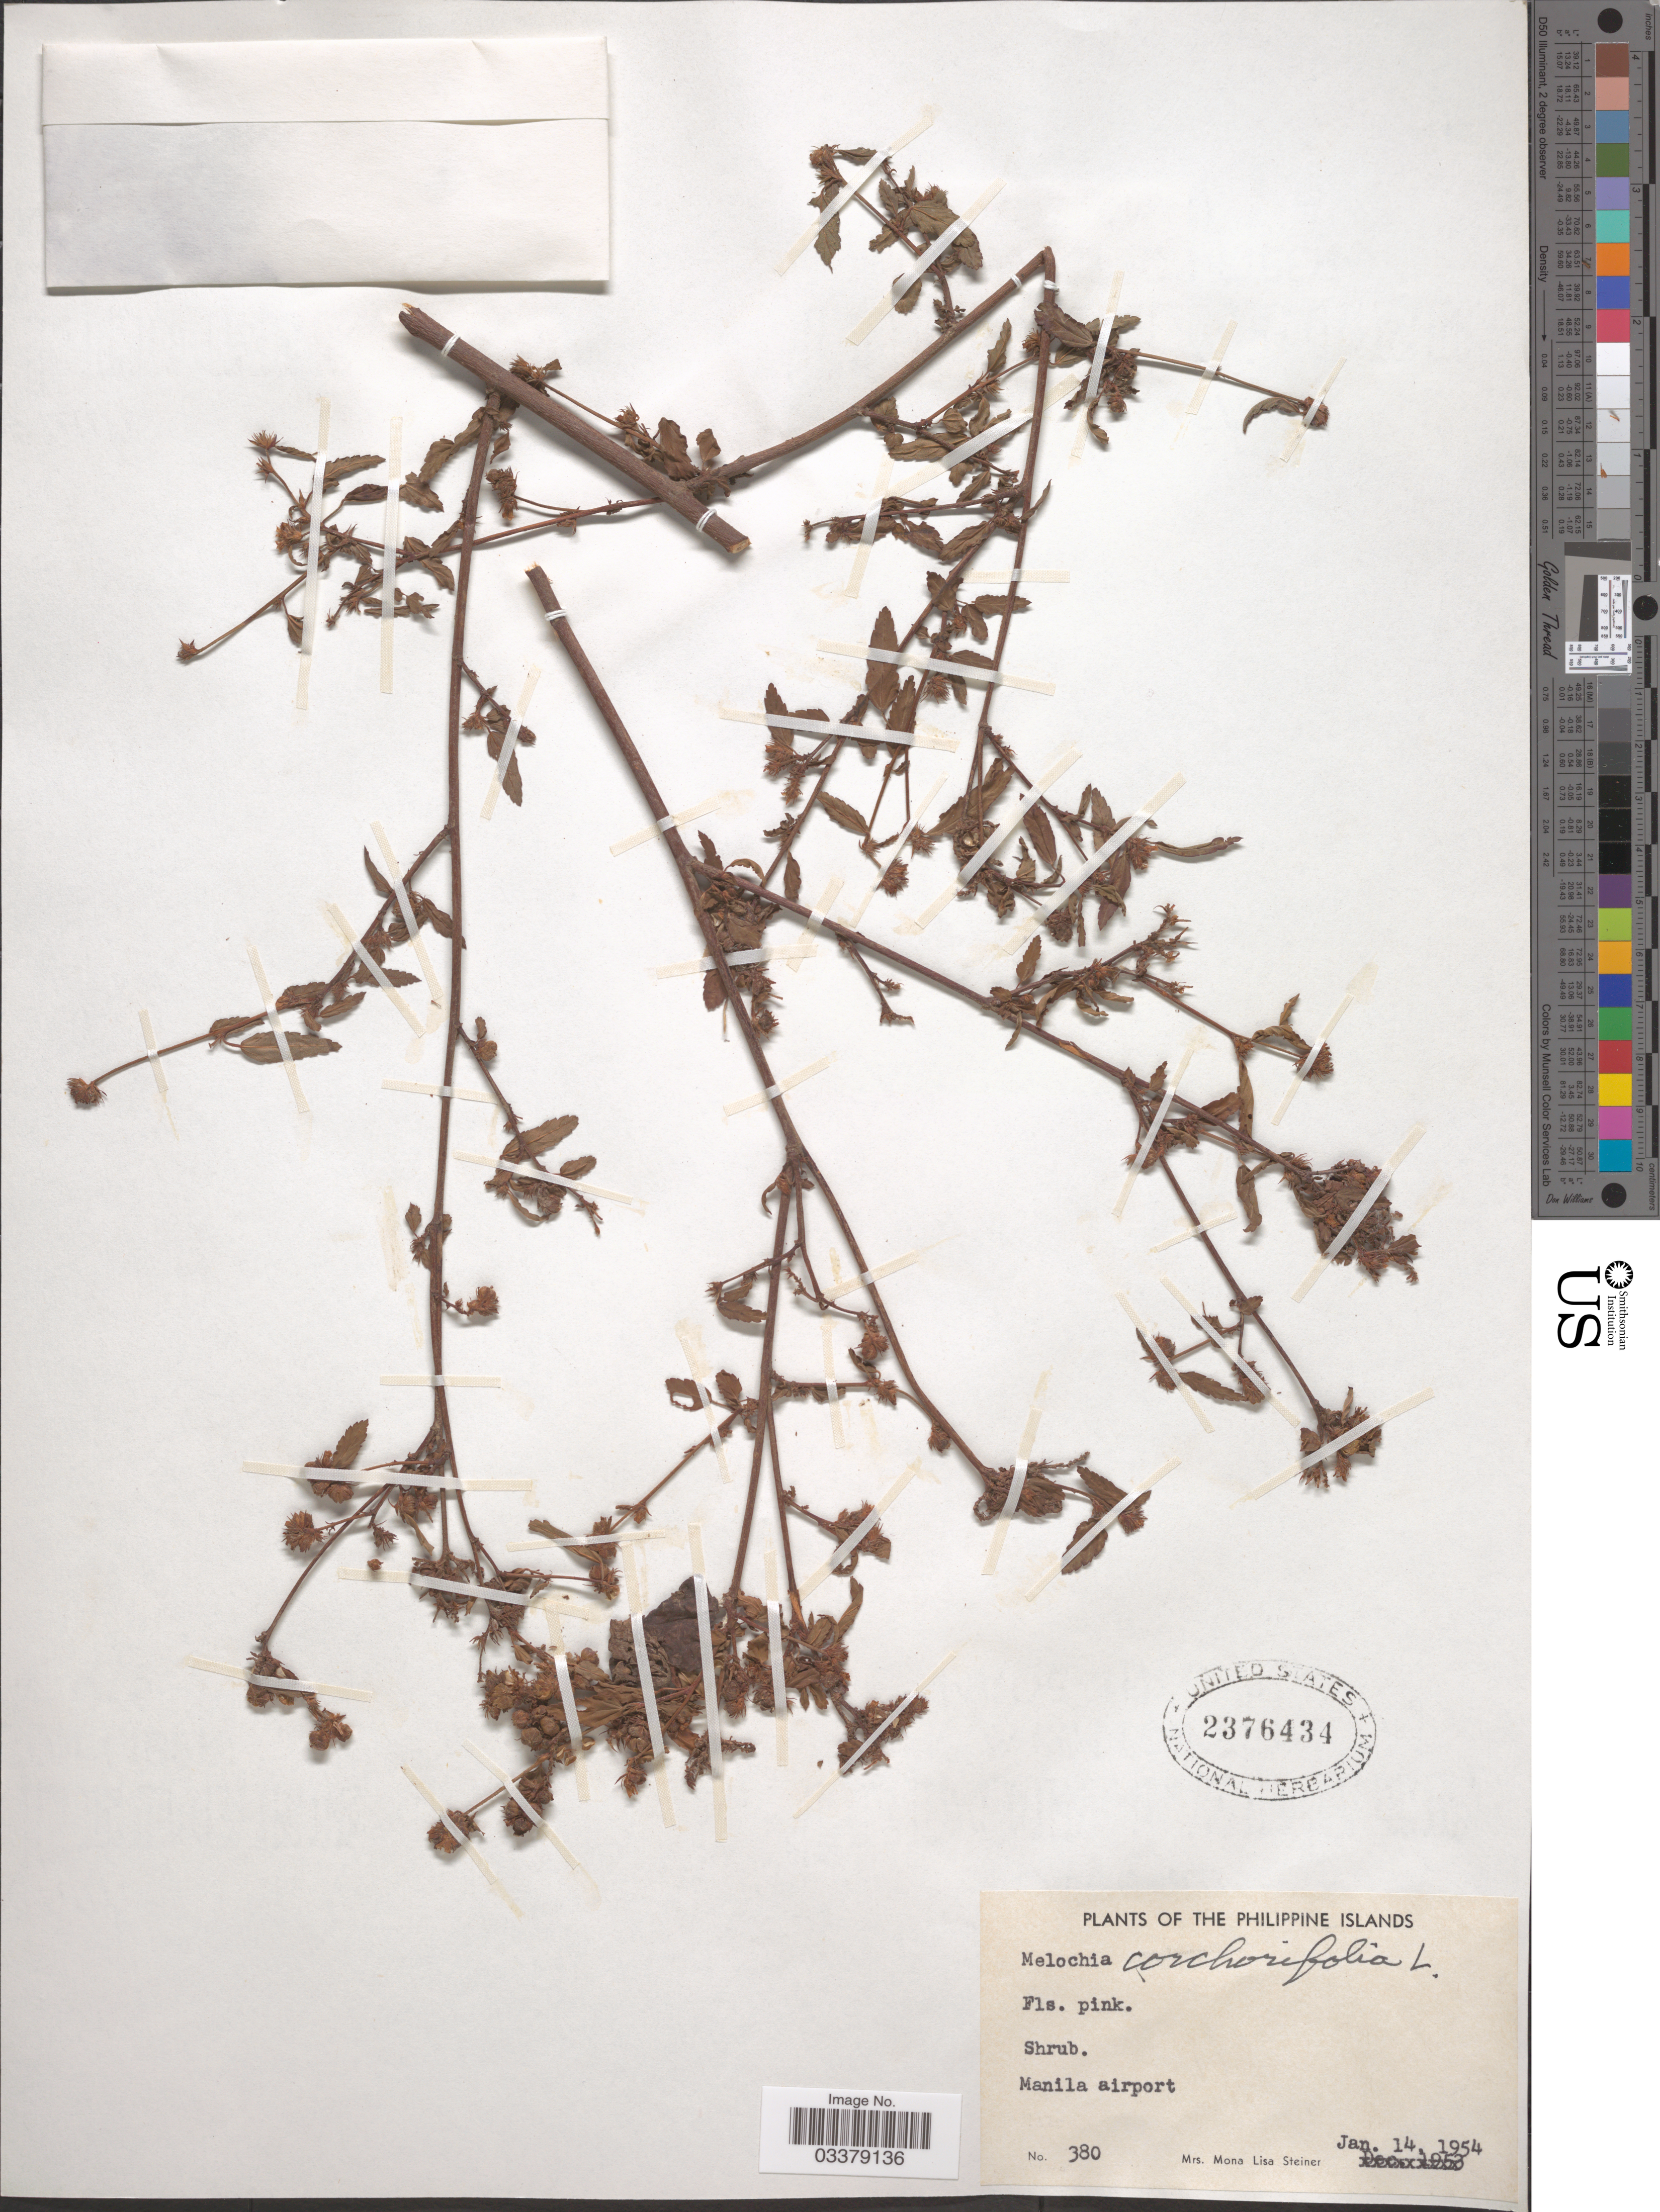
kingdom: Plantae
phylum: Tracheophyta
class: Magnoliopsida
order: Malvales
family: Malvaceae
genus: Melochia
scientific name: Melochia corchorifolia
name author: L.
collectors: M. Steiner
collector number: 380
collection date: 1954-01-14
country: Philippines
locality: The Philippine Islands. Manila airport.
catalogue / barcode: US 2376434